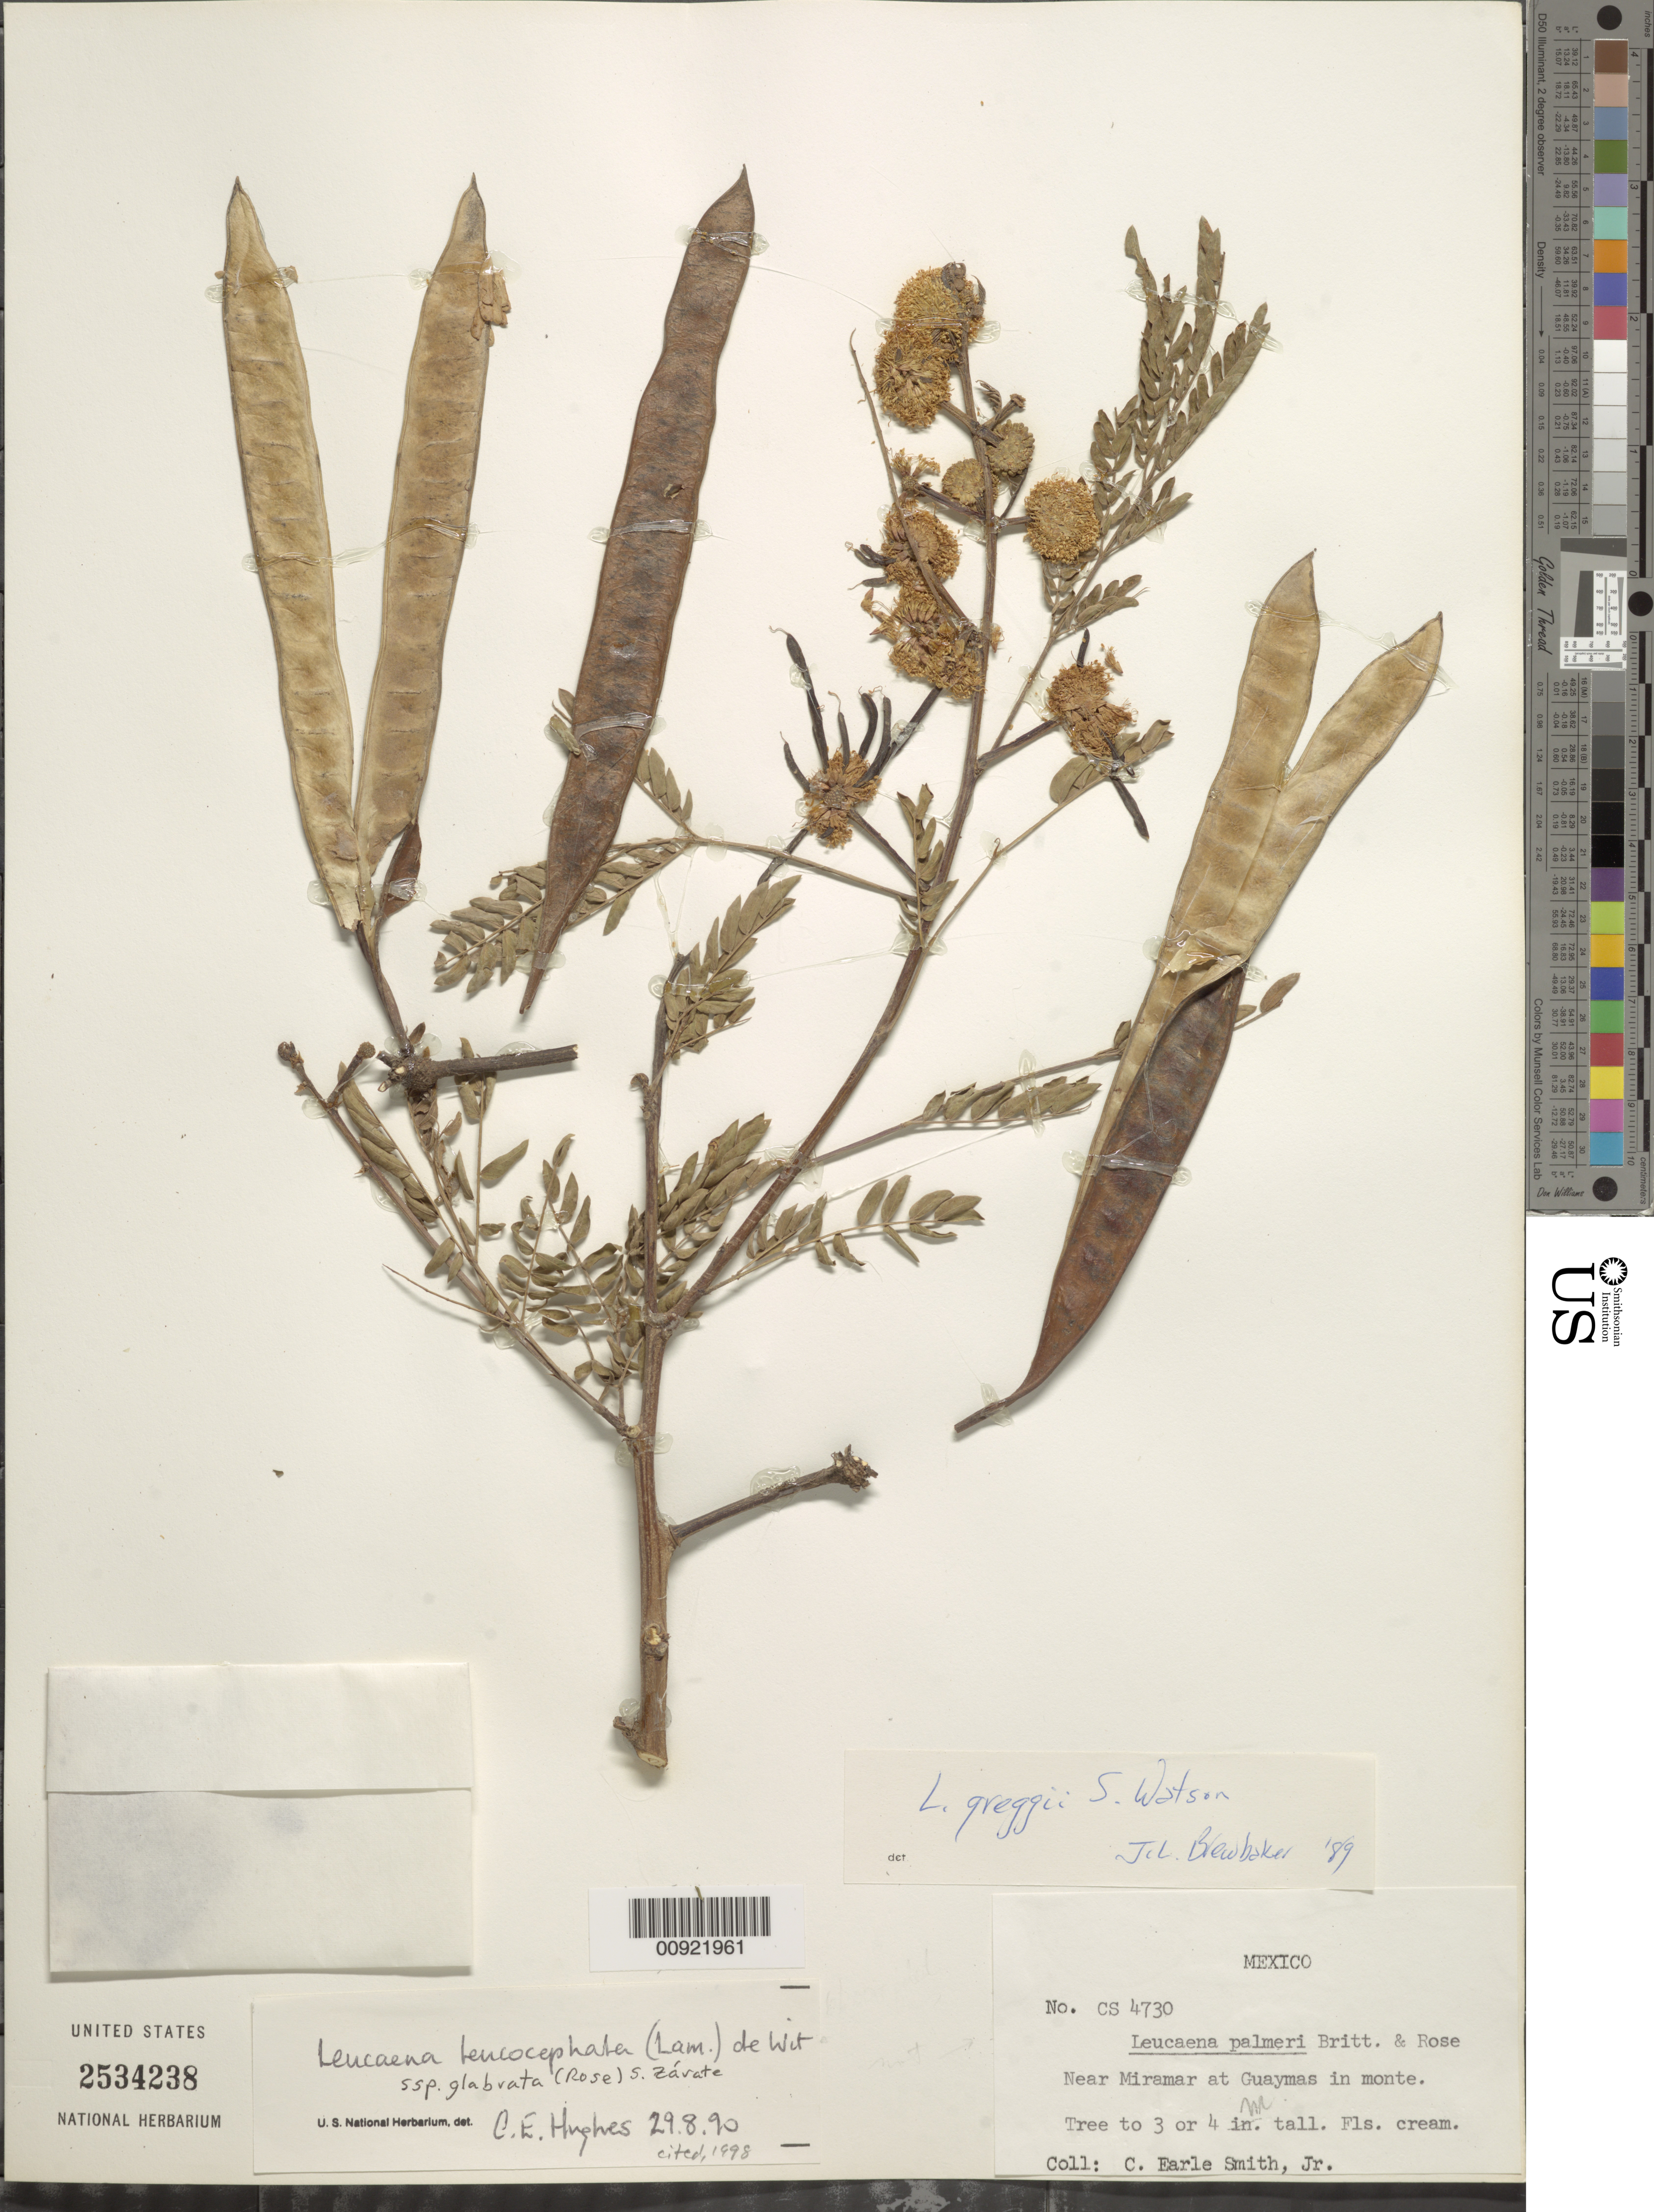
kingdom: Plantae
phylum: Tracheophyta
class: Magnoliopsida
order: Fabales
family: Fabaceae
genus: Leucaena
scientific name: Leucaena leucocephala subsp. glabrata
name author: (Rose) Zaráte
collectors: C. E. Smith Jr.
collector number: CS 4730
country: Mexico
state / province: Sonora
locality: Near Miramar at Guaymas.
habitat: In monte.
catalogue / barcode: US 2534238